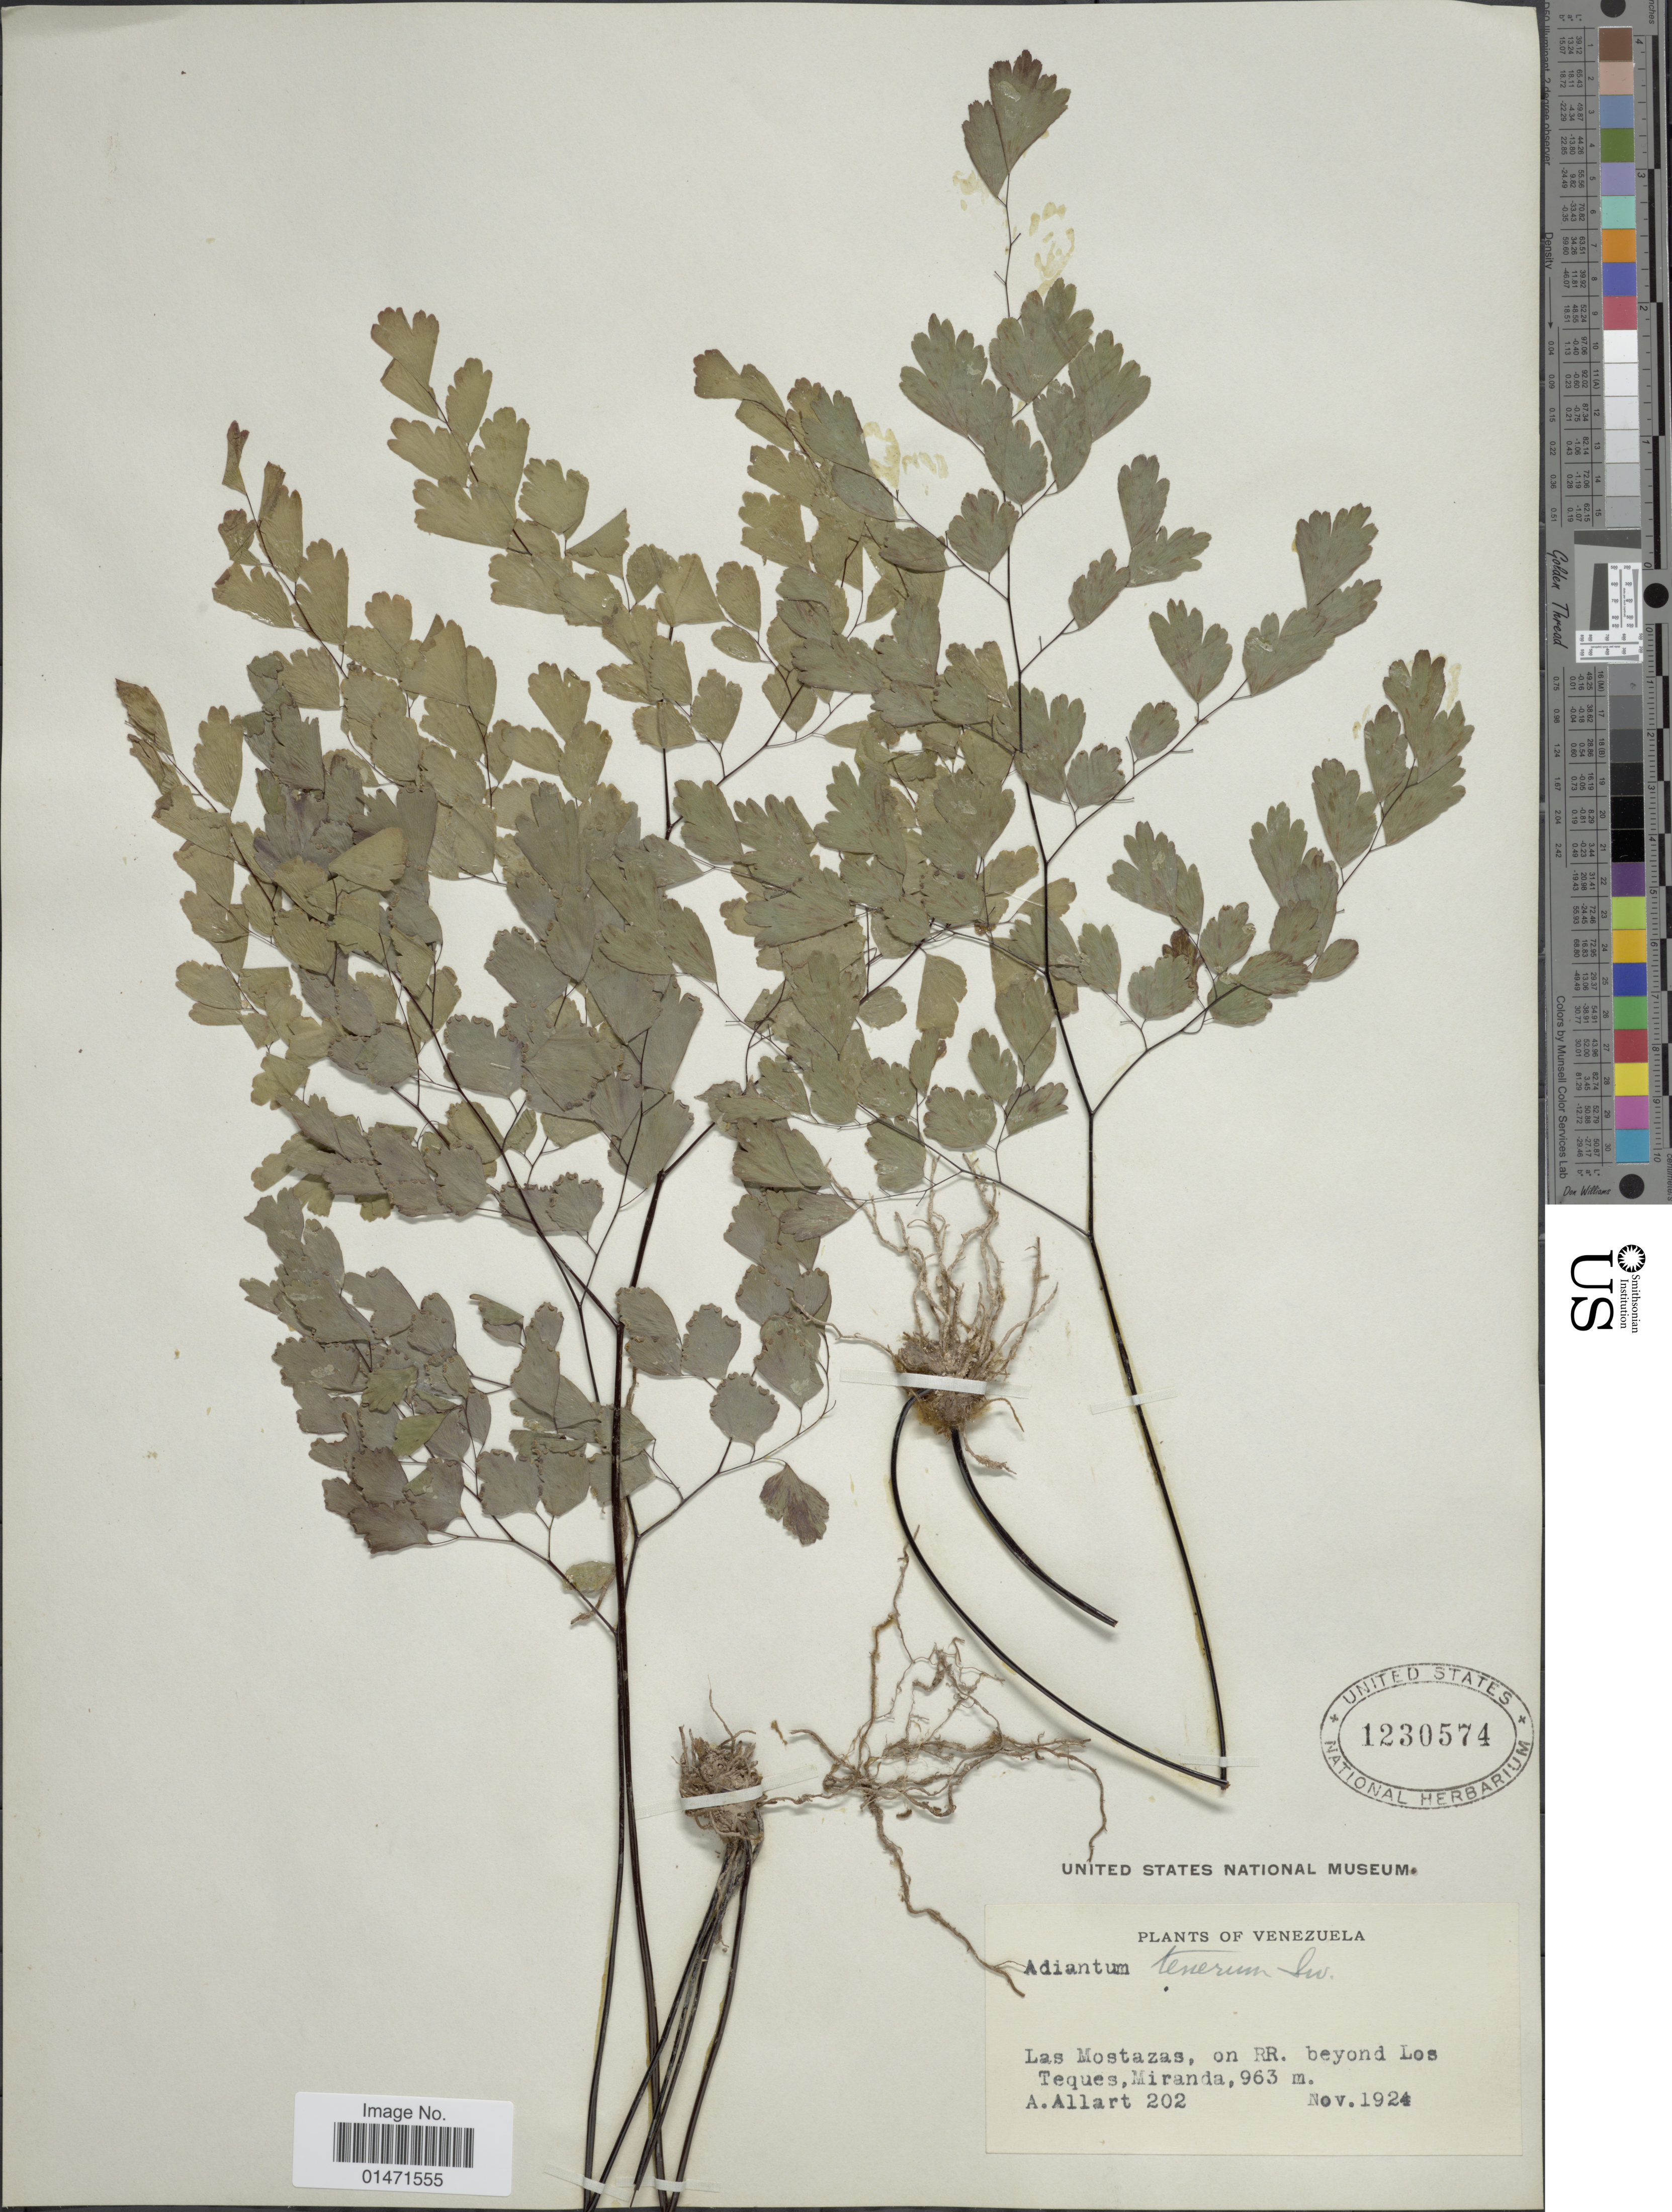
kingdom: Plantae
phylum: Tracheophyta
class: Polypodiopsida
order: Polypodiales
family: Pteridaceae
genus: Adiantum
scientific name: Adiantum tenerum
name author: Sw.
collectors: A. Allart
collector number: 202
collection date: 1924-11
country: Venezuela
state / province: Miranda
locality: Las Mostazas, on RR. beyond Los Teques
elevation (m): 963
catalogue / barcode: US 1230574